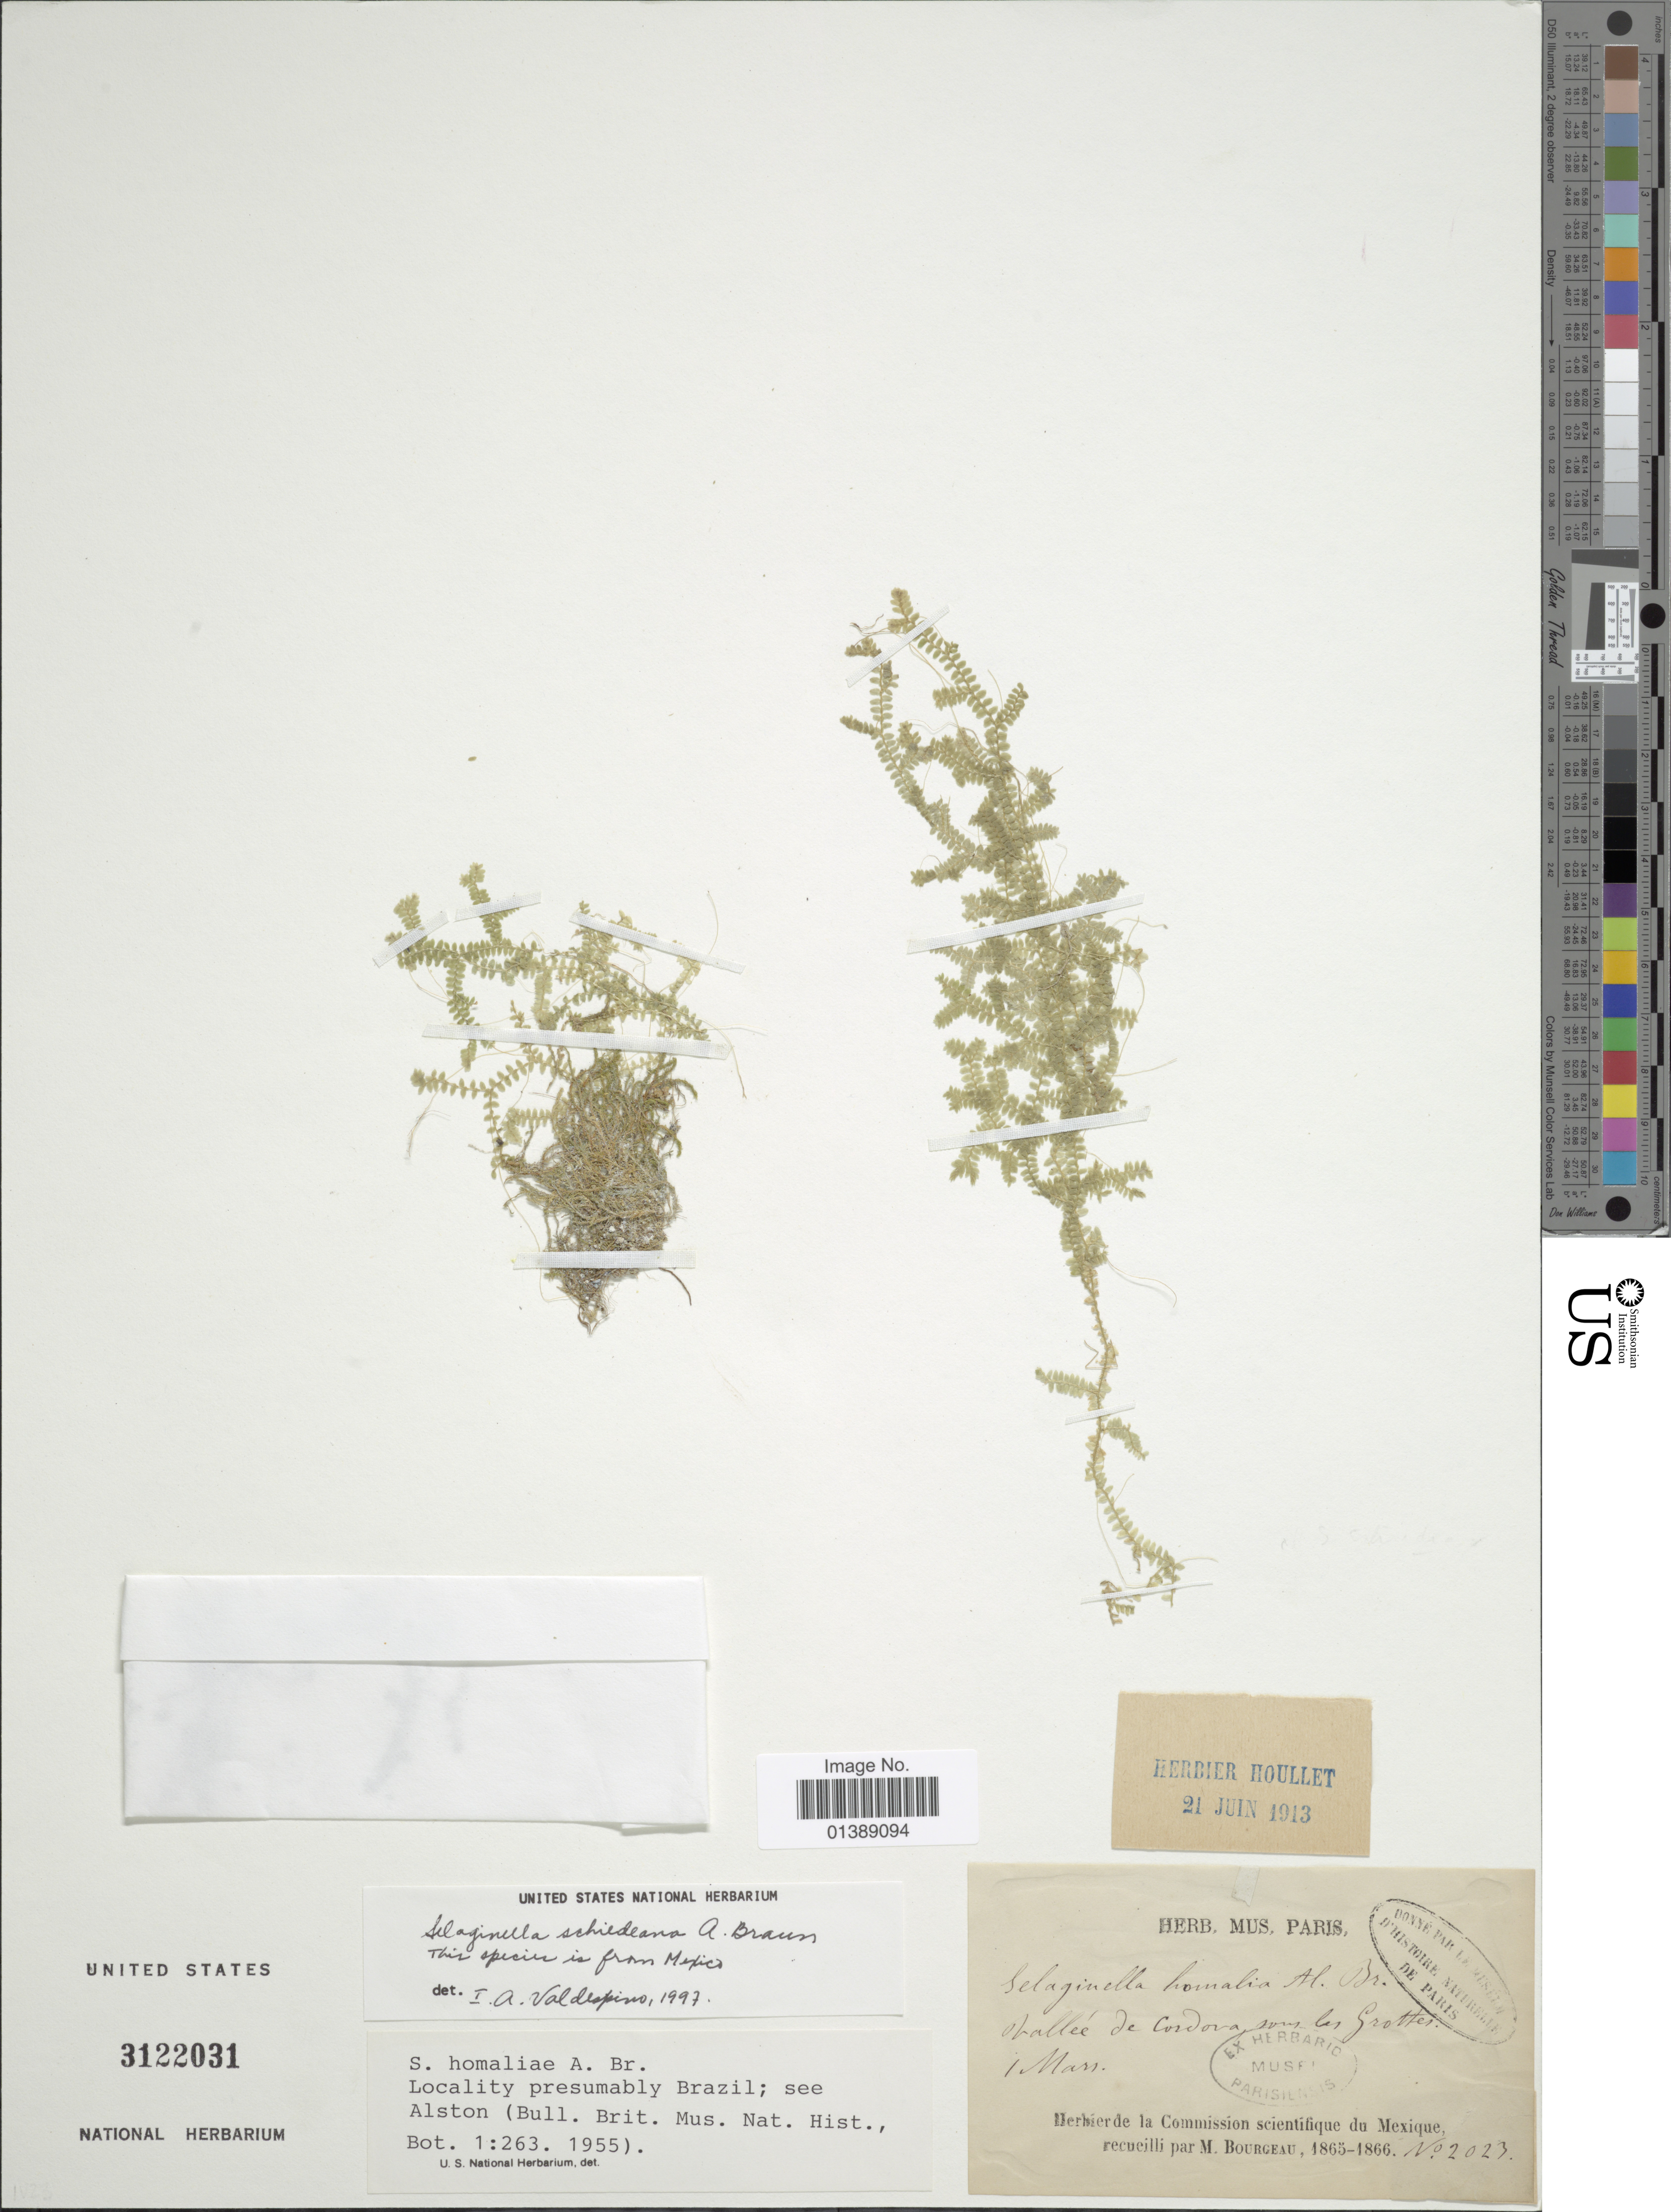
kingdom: Plantae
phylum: Tracheophyta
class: Lycopodiopsida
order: Selaginellales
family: Selaginellaceae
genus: Selaginella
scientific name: Selaginella schiedeana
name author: A. Braun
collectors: M. Bourgeau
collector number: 2023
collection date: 1865-03-01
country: Mexico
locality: Vallée de Cordova, sous les Grottes [within the caves]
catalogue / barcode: US 3122031